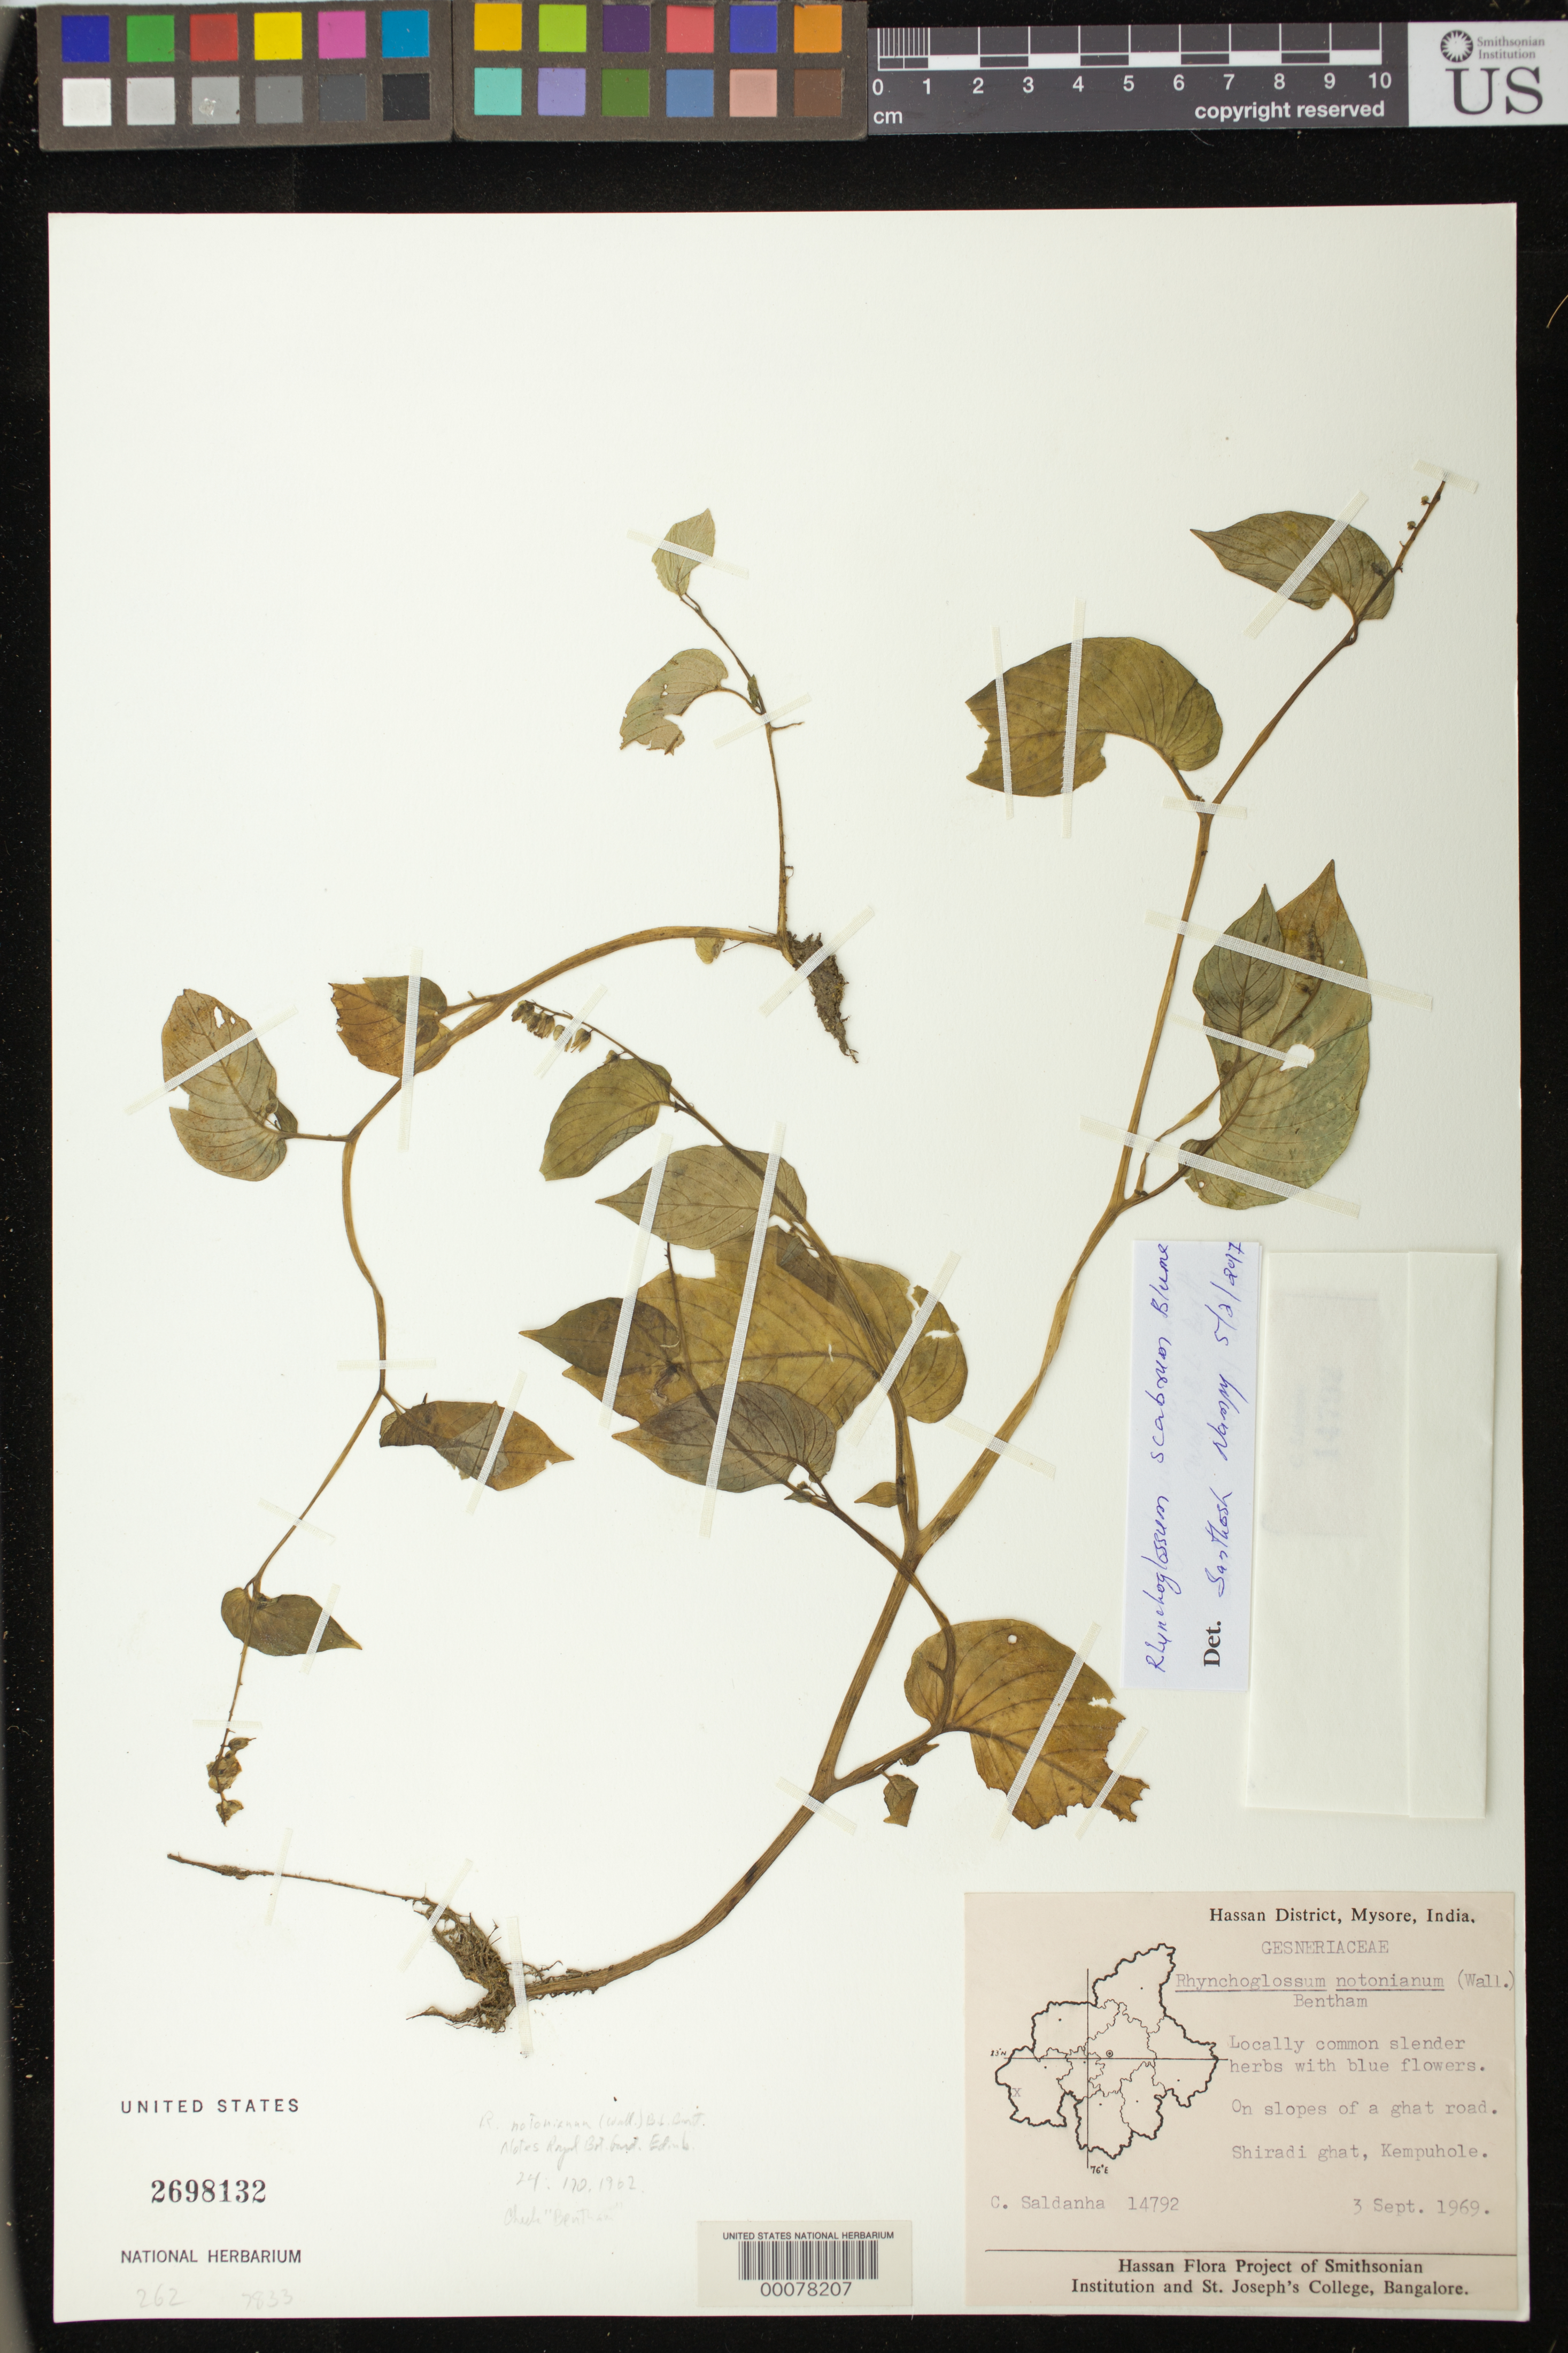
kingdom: Plantae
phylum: Tracheophyta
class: Magnoliopsida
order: Lamiales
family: Gesneriaceae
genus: Rhynchoglossum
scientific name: Rhynchoglossum scabrum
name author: Dalzell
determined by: Nampy, Santhosh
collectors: C. J. Saldanha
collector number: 14792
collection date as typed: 03 Sep 1969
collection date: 1969-09-03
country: India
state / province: Karnataka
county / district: Mysore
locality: Hassan (dist.), Shiradi ghat, kempuhole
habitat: On slopes of a ghat road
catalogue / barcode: US 2698132